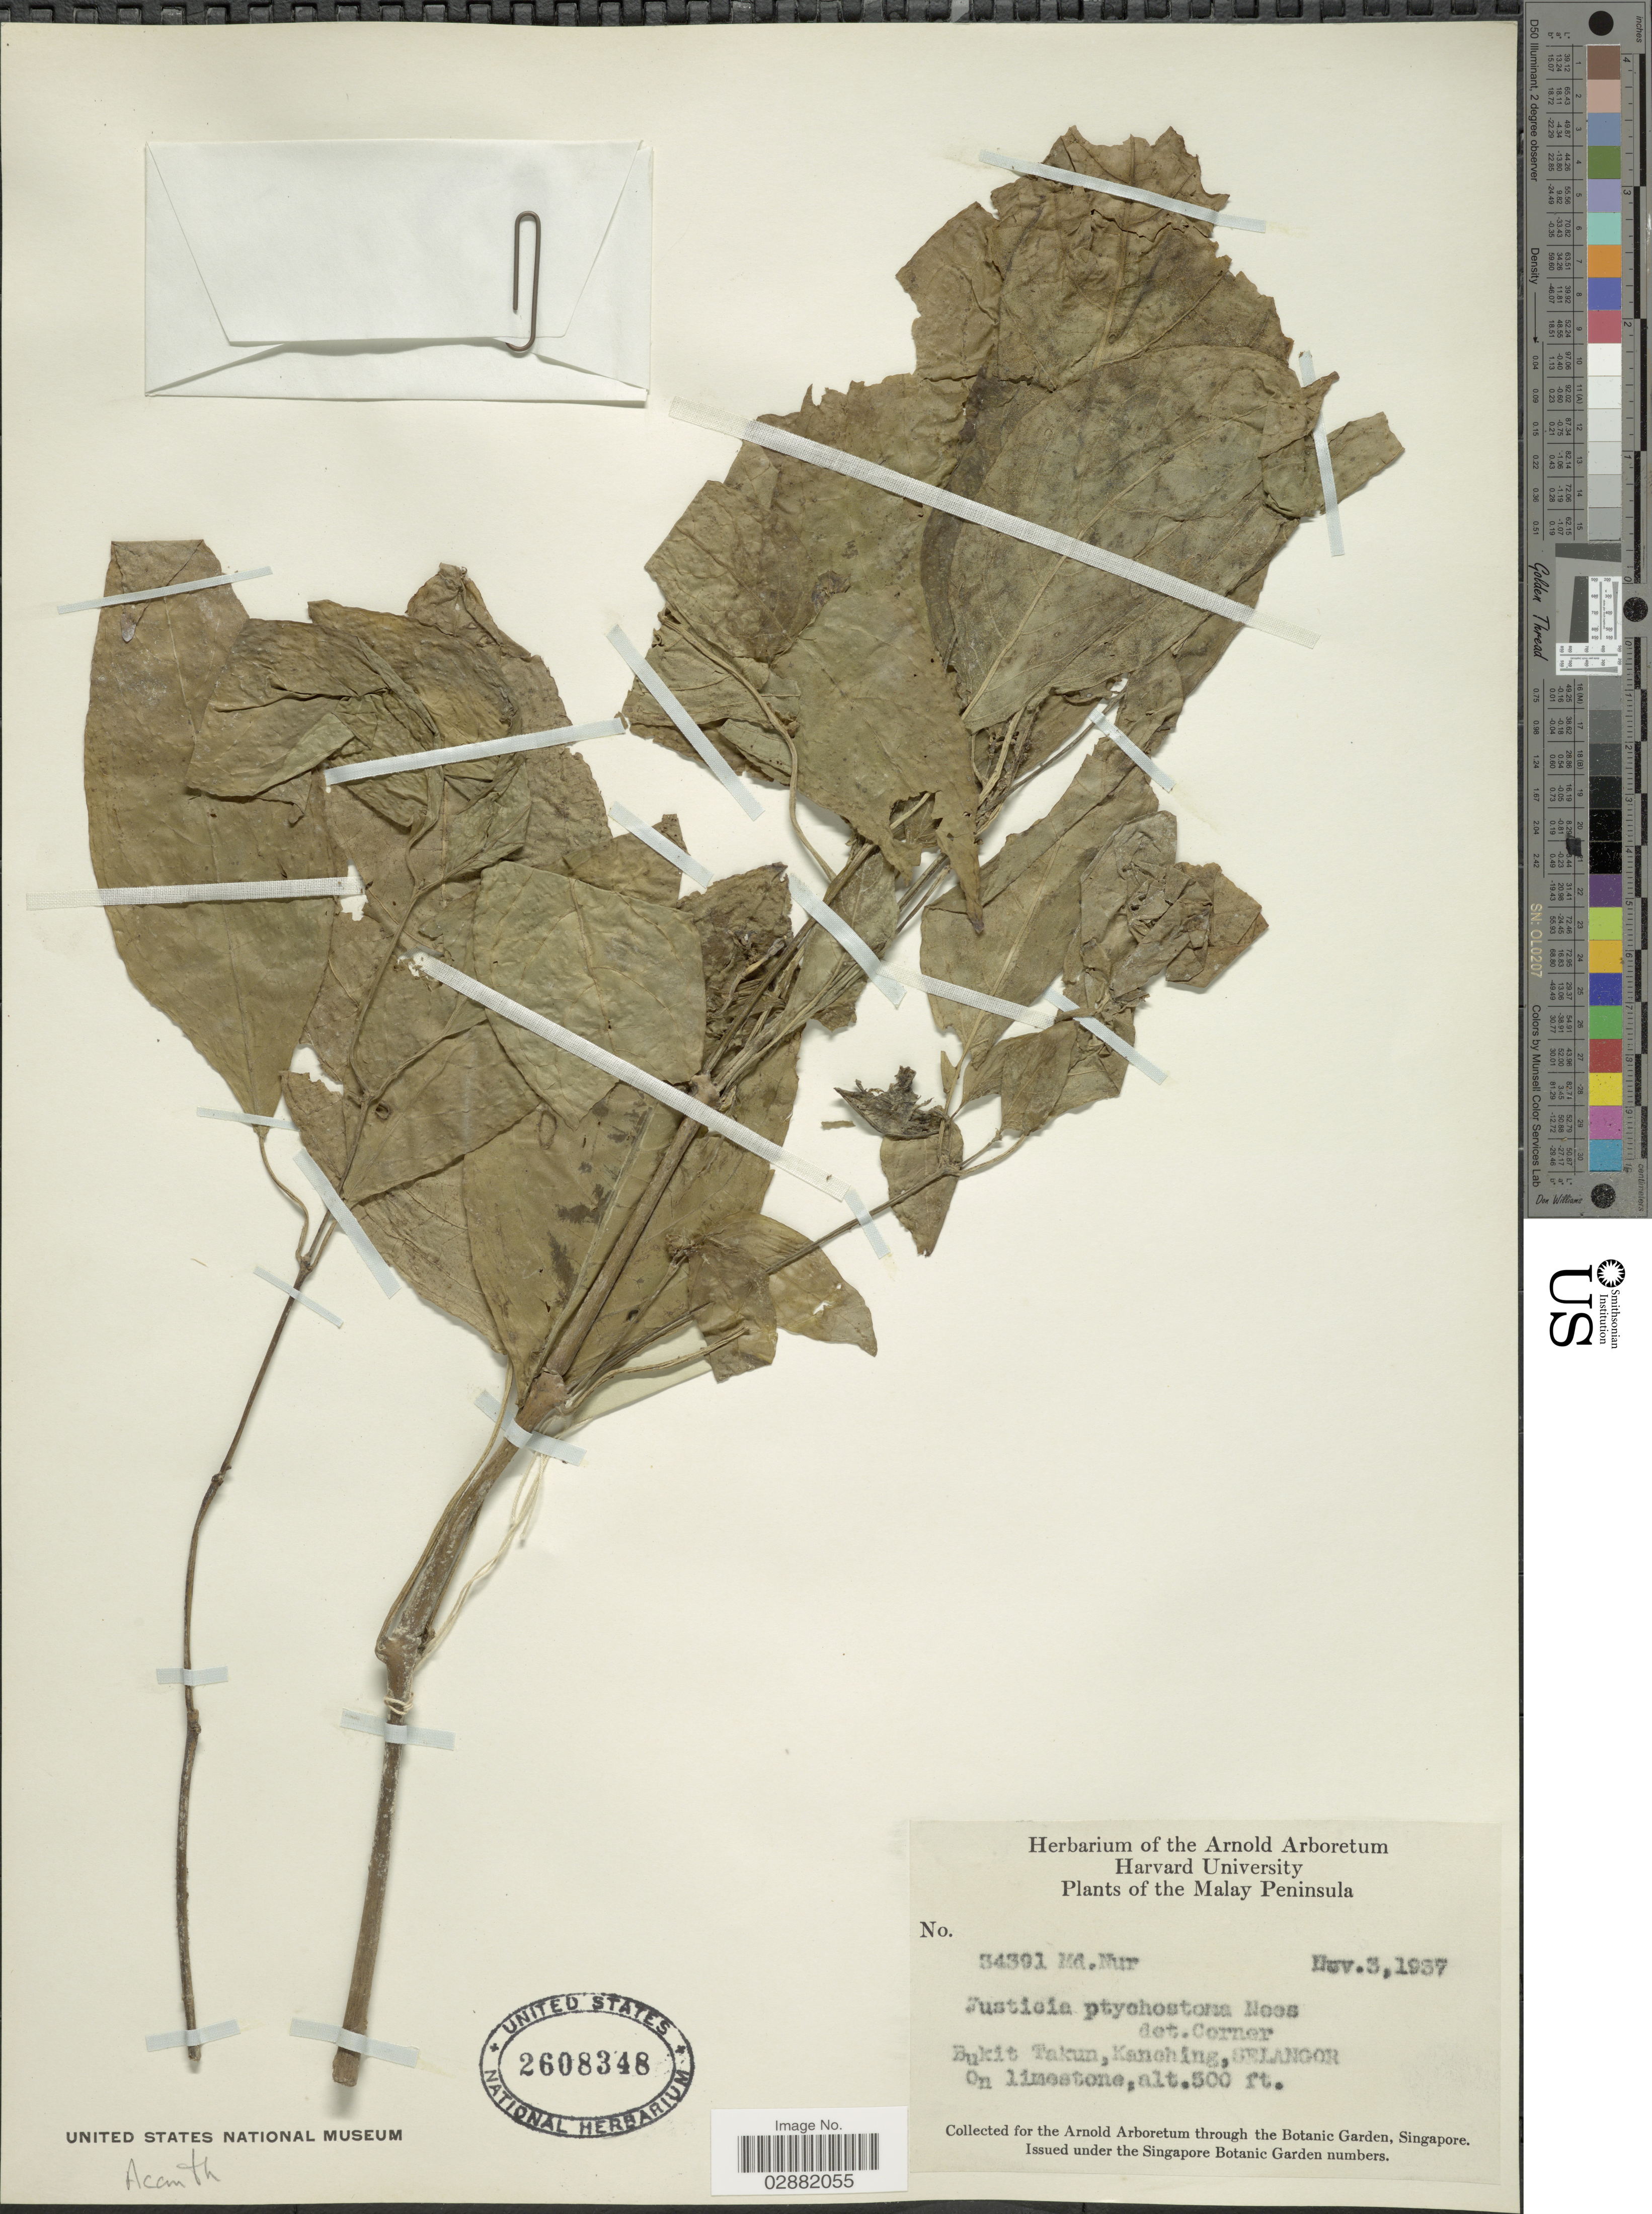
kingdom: Plantae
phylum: Tracheophyta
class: Magnoliopsida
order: Lamiales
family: Acanthaceae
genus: Justicia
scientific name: Justicia ptychostoma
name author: Wall.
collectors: M. Nur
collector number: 34391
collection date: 1937-11-03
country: Malaysia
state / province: Selangor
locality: Malay Peninsula, Bukit Takun, Kanching, Selangor.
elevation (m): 152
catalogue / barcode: US 2608348